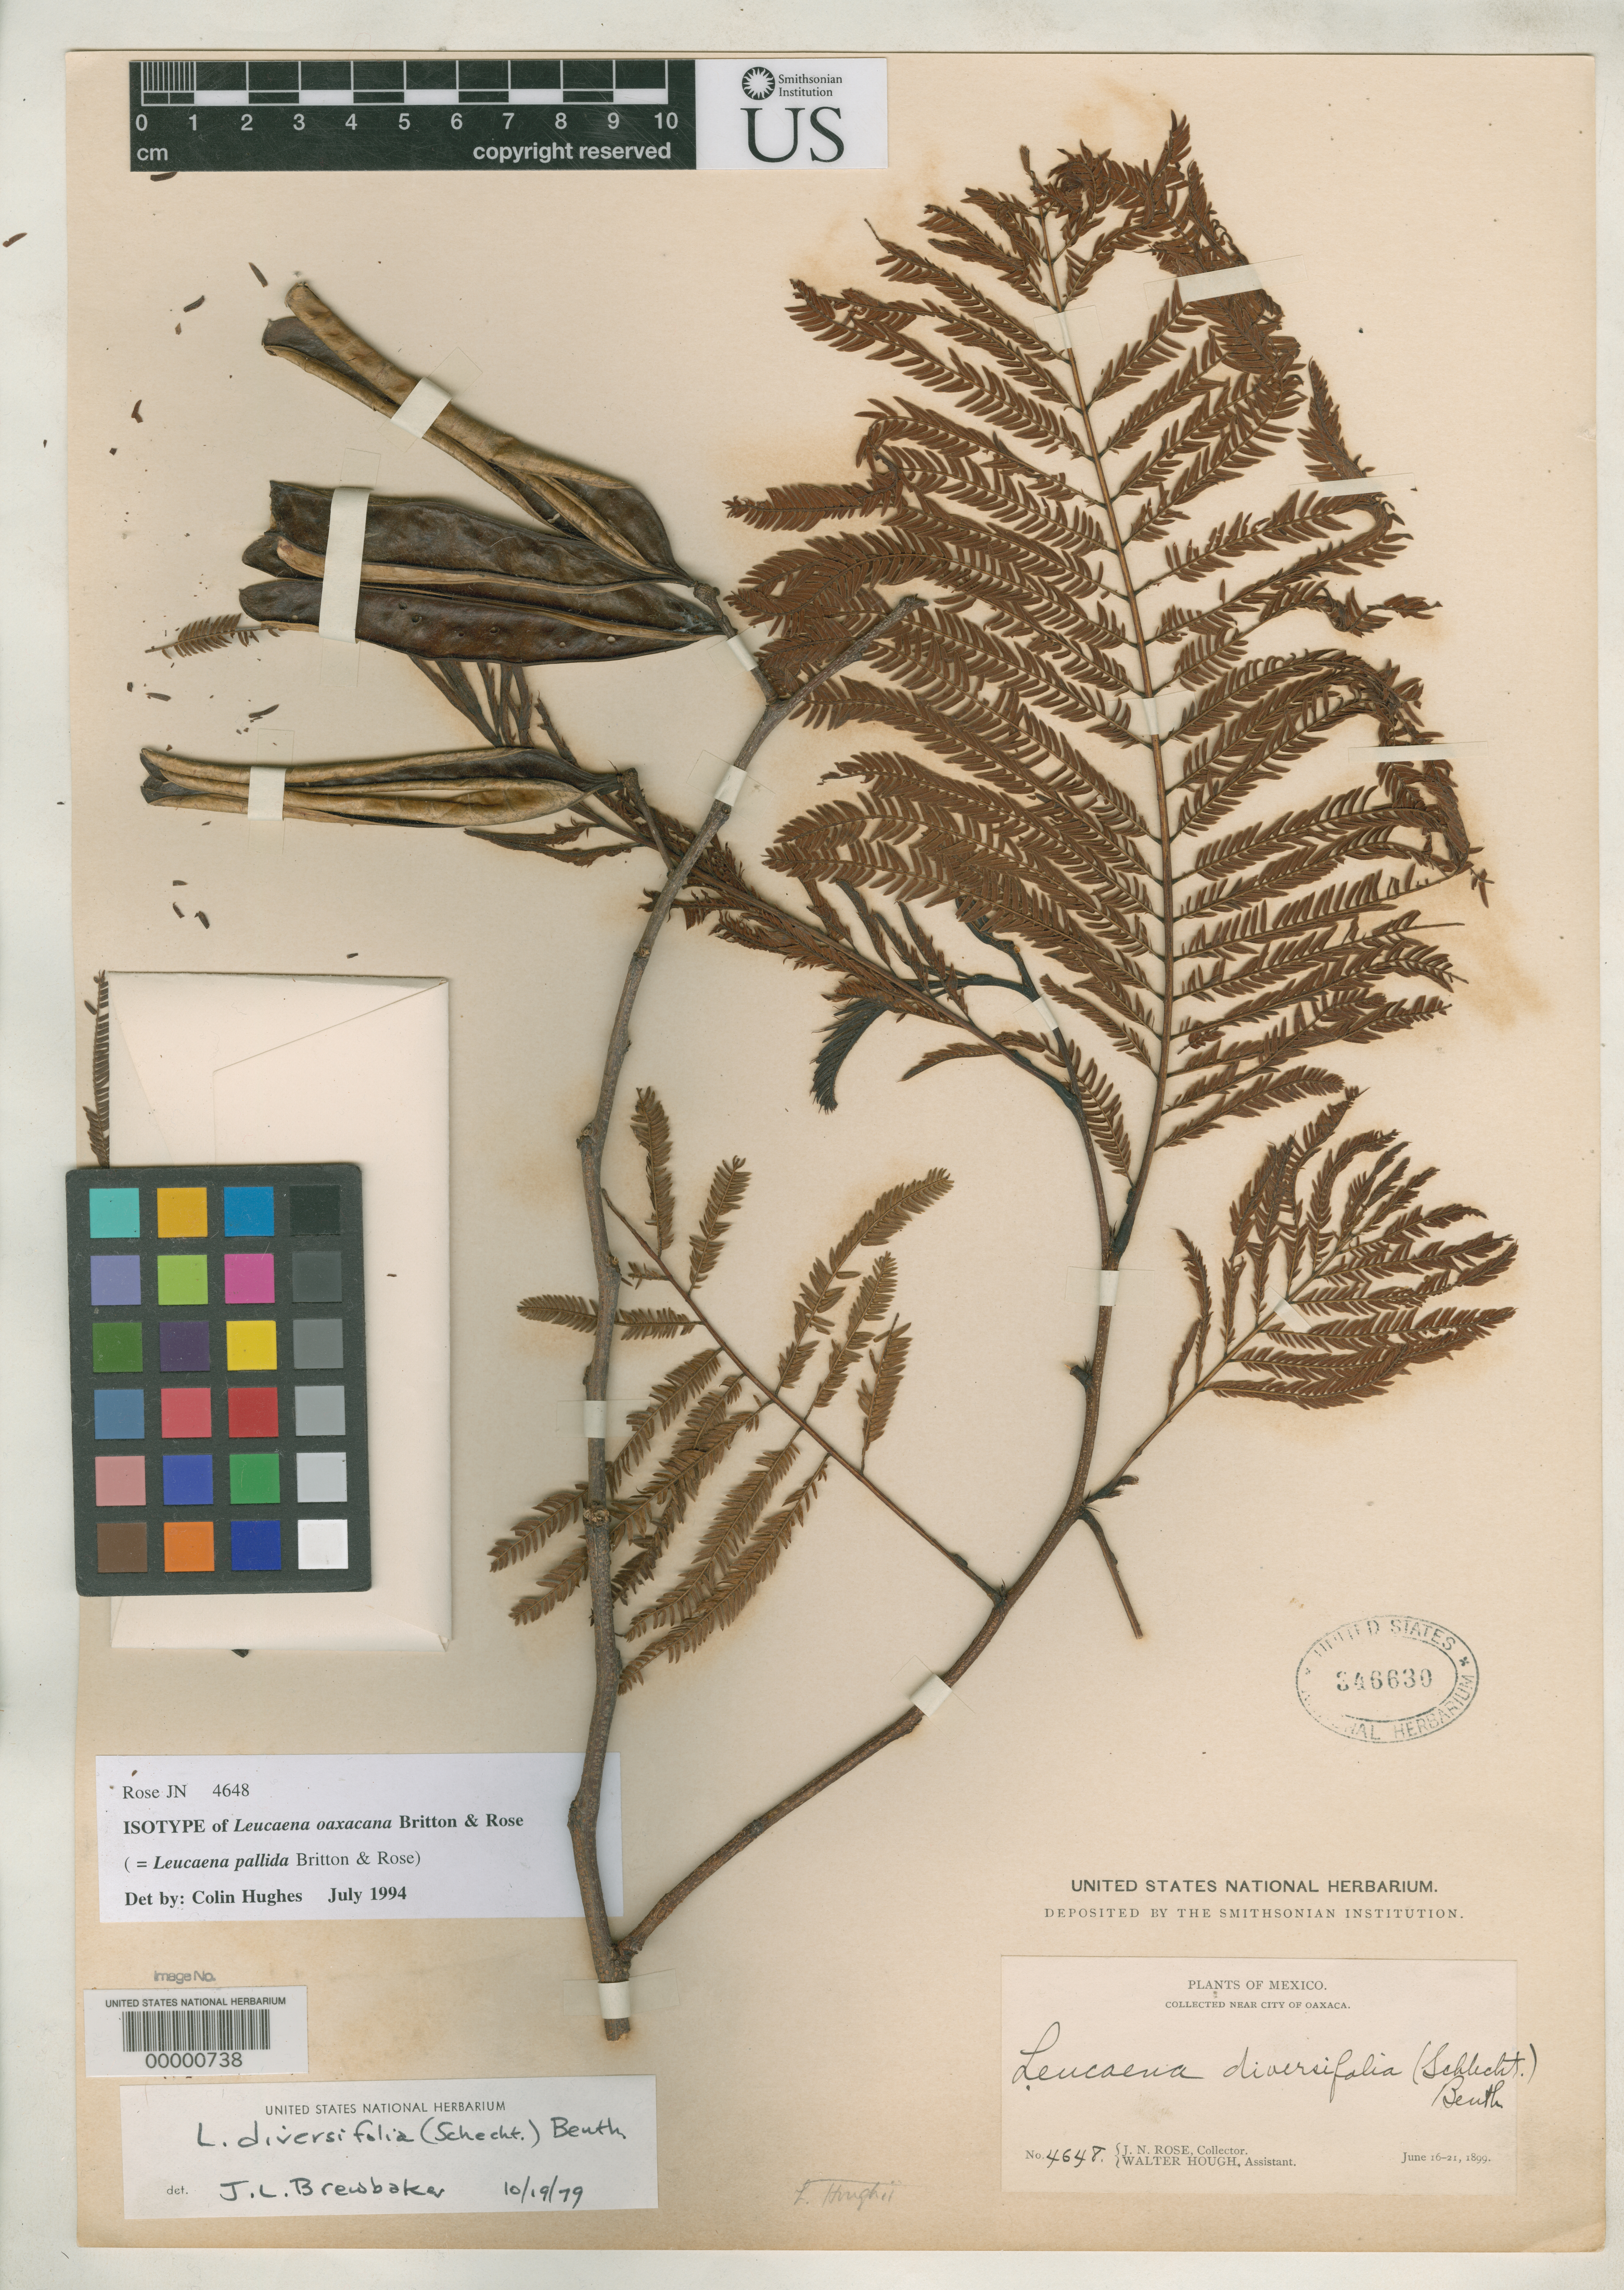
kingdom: Plantae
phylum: Tracheophyta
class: Magnoliopsida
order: Fabales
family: Fabaceae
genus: Leucaena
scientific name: Leucaena oaxacana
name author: Britton & Rose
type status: Isotype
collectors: J. N. Rose & W. Hough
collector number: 4648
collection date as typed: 16 Jun 1899 to 21 Jun 1899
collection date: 1899-06-16/1899-06-21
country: Mexico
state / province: Oaxaca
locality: Near city of Oaxaca.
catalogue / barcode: US 346630